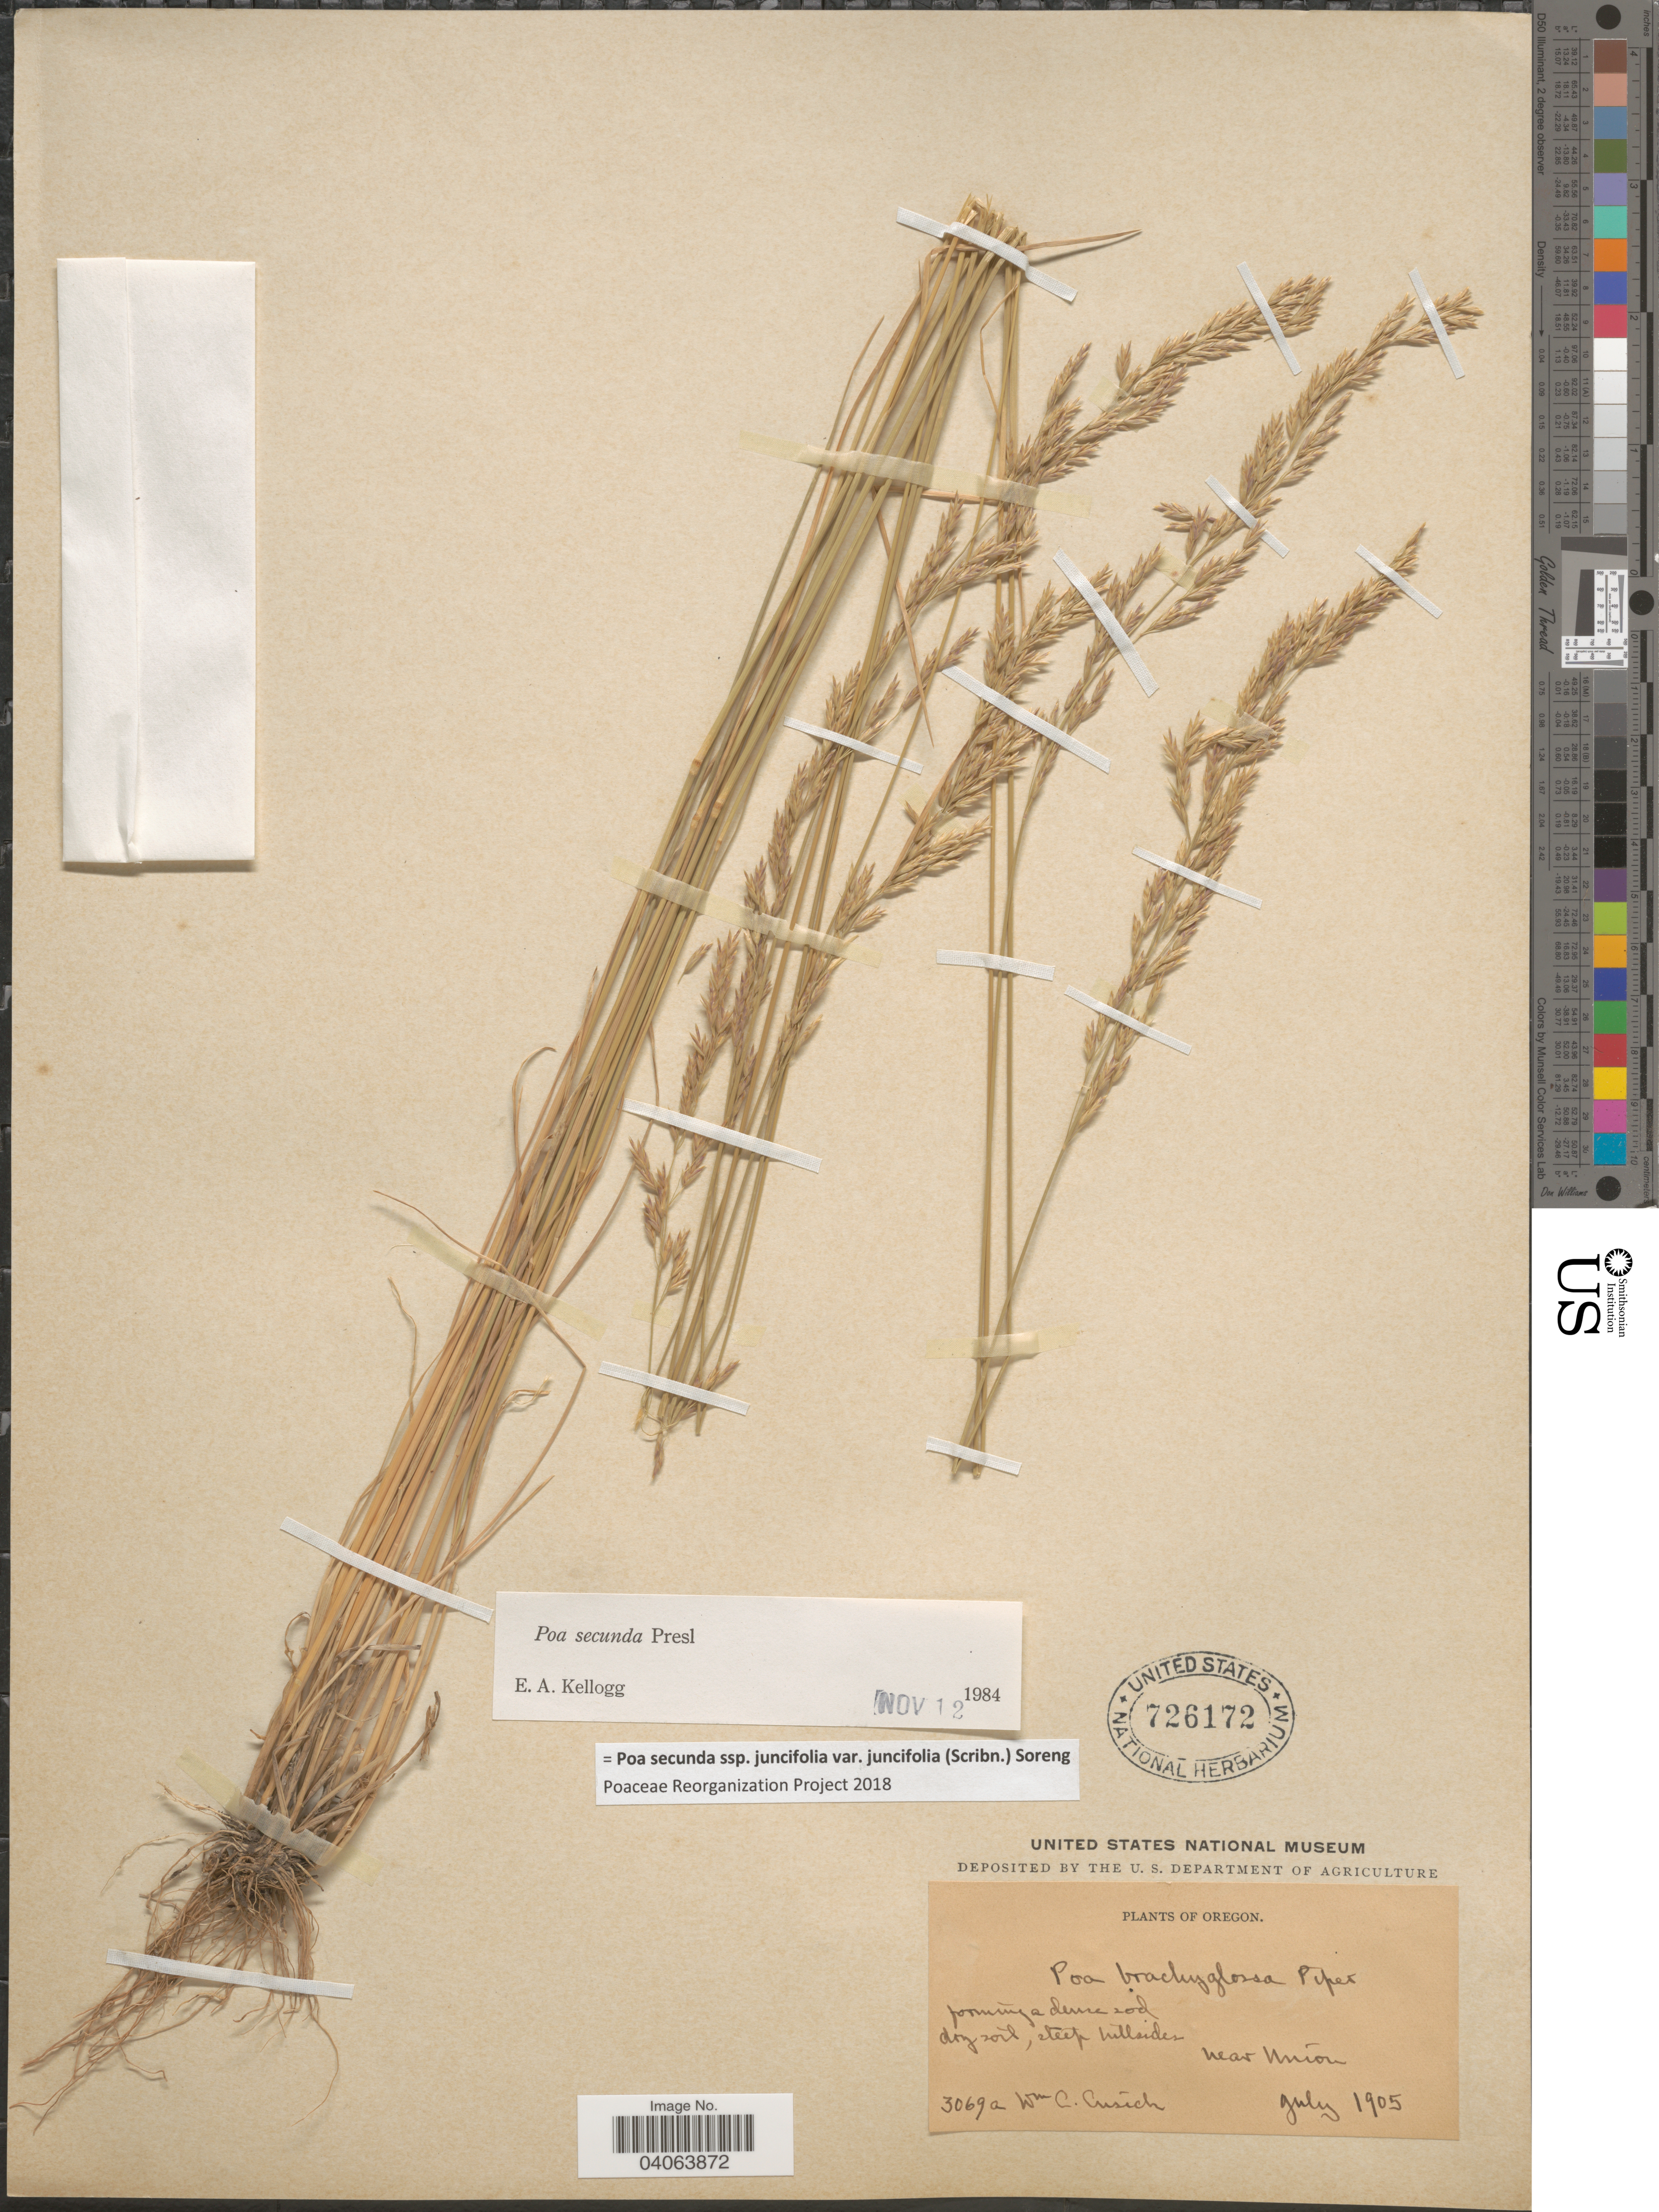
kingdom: Plantae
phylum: Tracheophyta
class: Liliopsida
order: Poales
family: Poaceae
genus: Poa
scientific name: Poa secunda subsp. juncifolia var. juncifolia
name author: (Scribn.) Soreng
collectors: W. C. Cusick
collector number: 3069a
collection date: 1905-07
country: United States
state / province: Oregon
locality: Forming a dense sod dry soil, steep hillsides near Union.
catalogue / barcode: US 726172